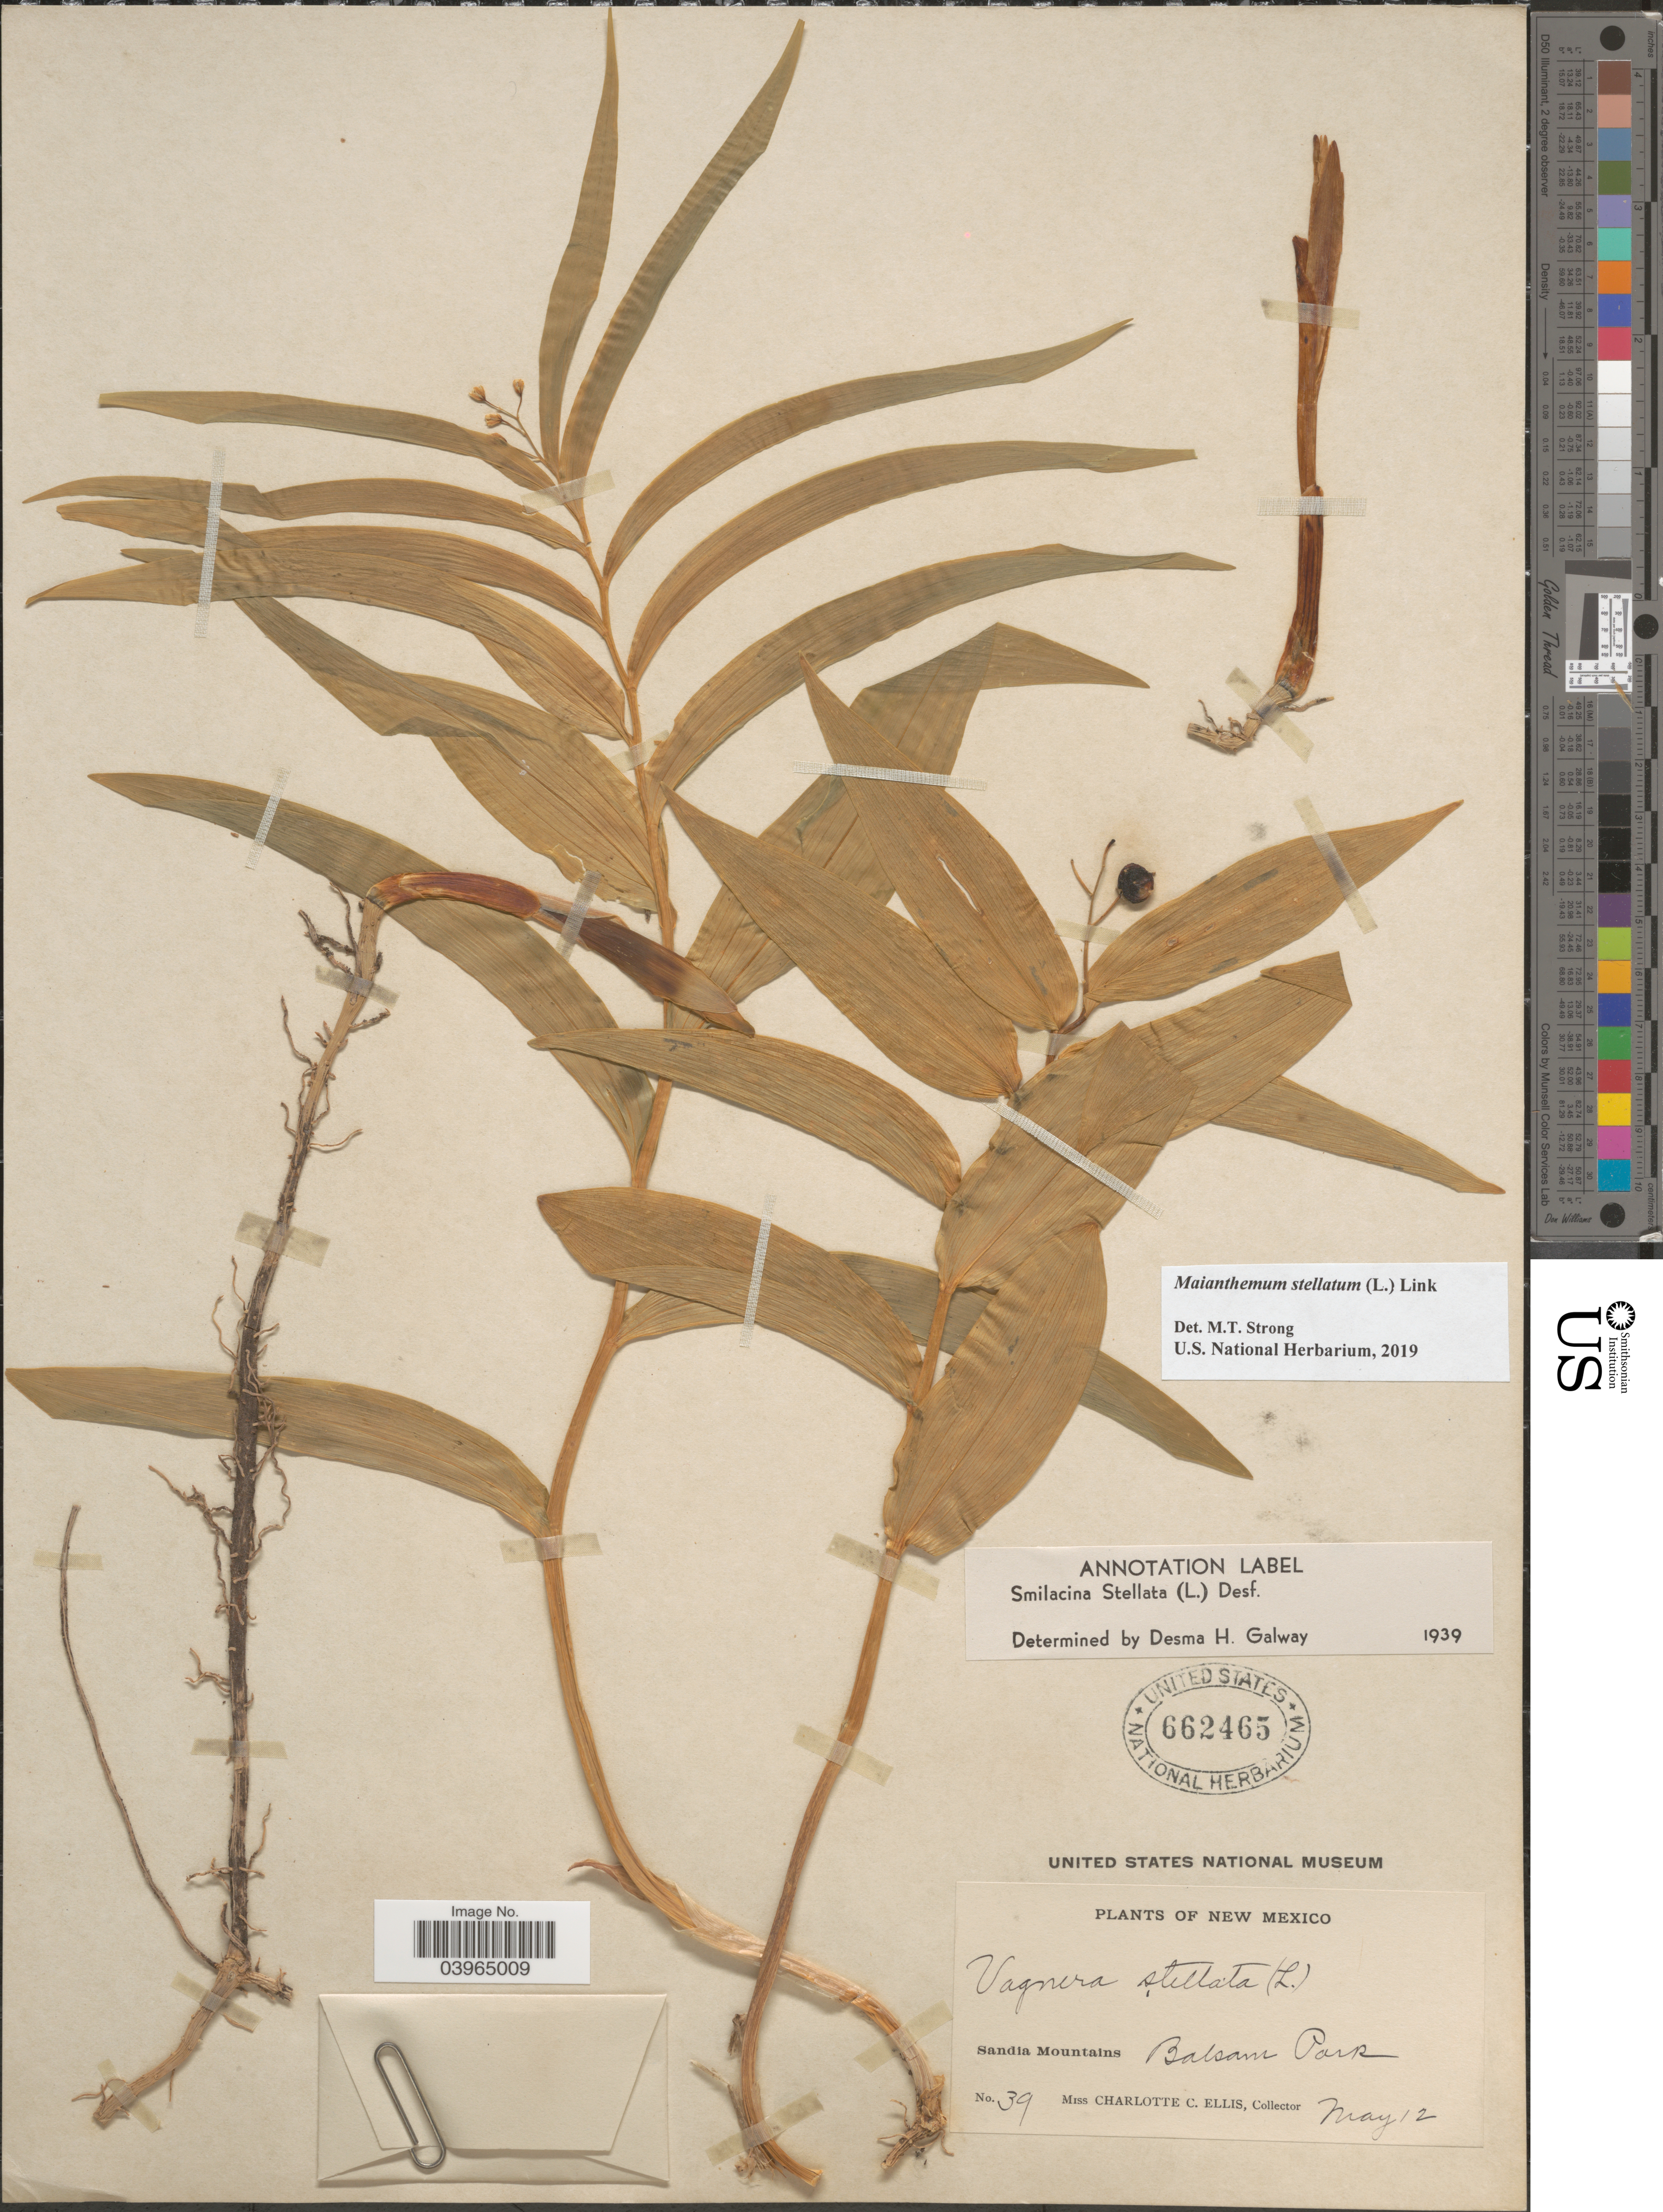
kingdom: Plantae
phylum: Tracheophyta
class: Liliopsida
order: Asparagales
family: Asparagaceae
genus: Maianthemum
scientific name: Maianthemum stellatum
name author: (L.) Link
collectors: C. C. Ellis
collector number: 39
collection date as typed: Transcribed d/m/y: /5/12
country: United States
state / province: New Mexico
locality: Sandia Mountains. Balsam Park.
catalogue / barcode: US 662465